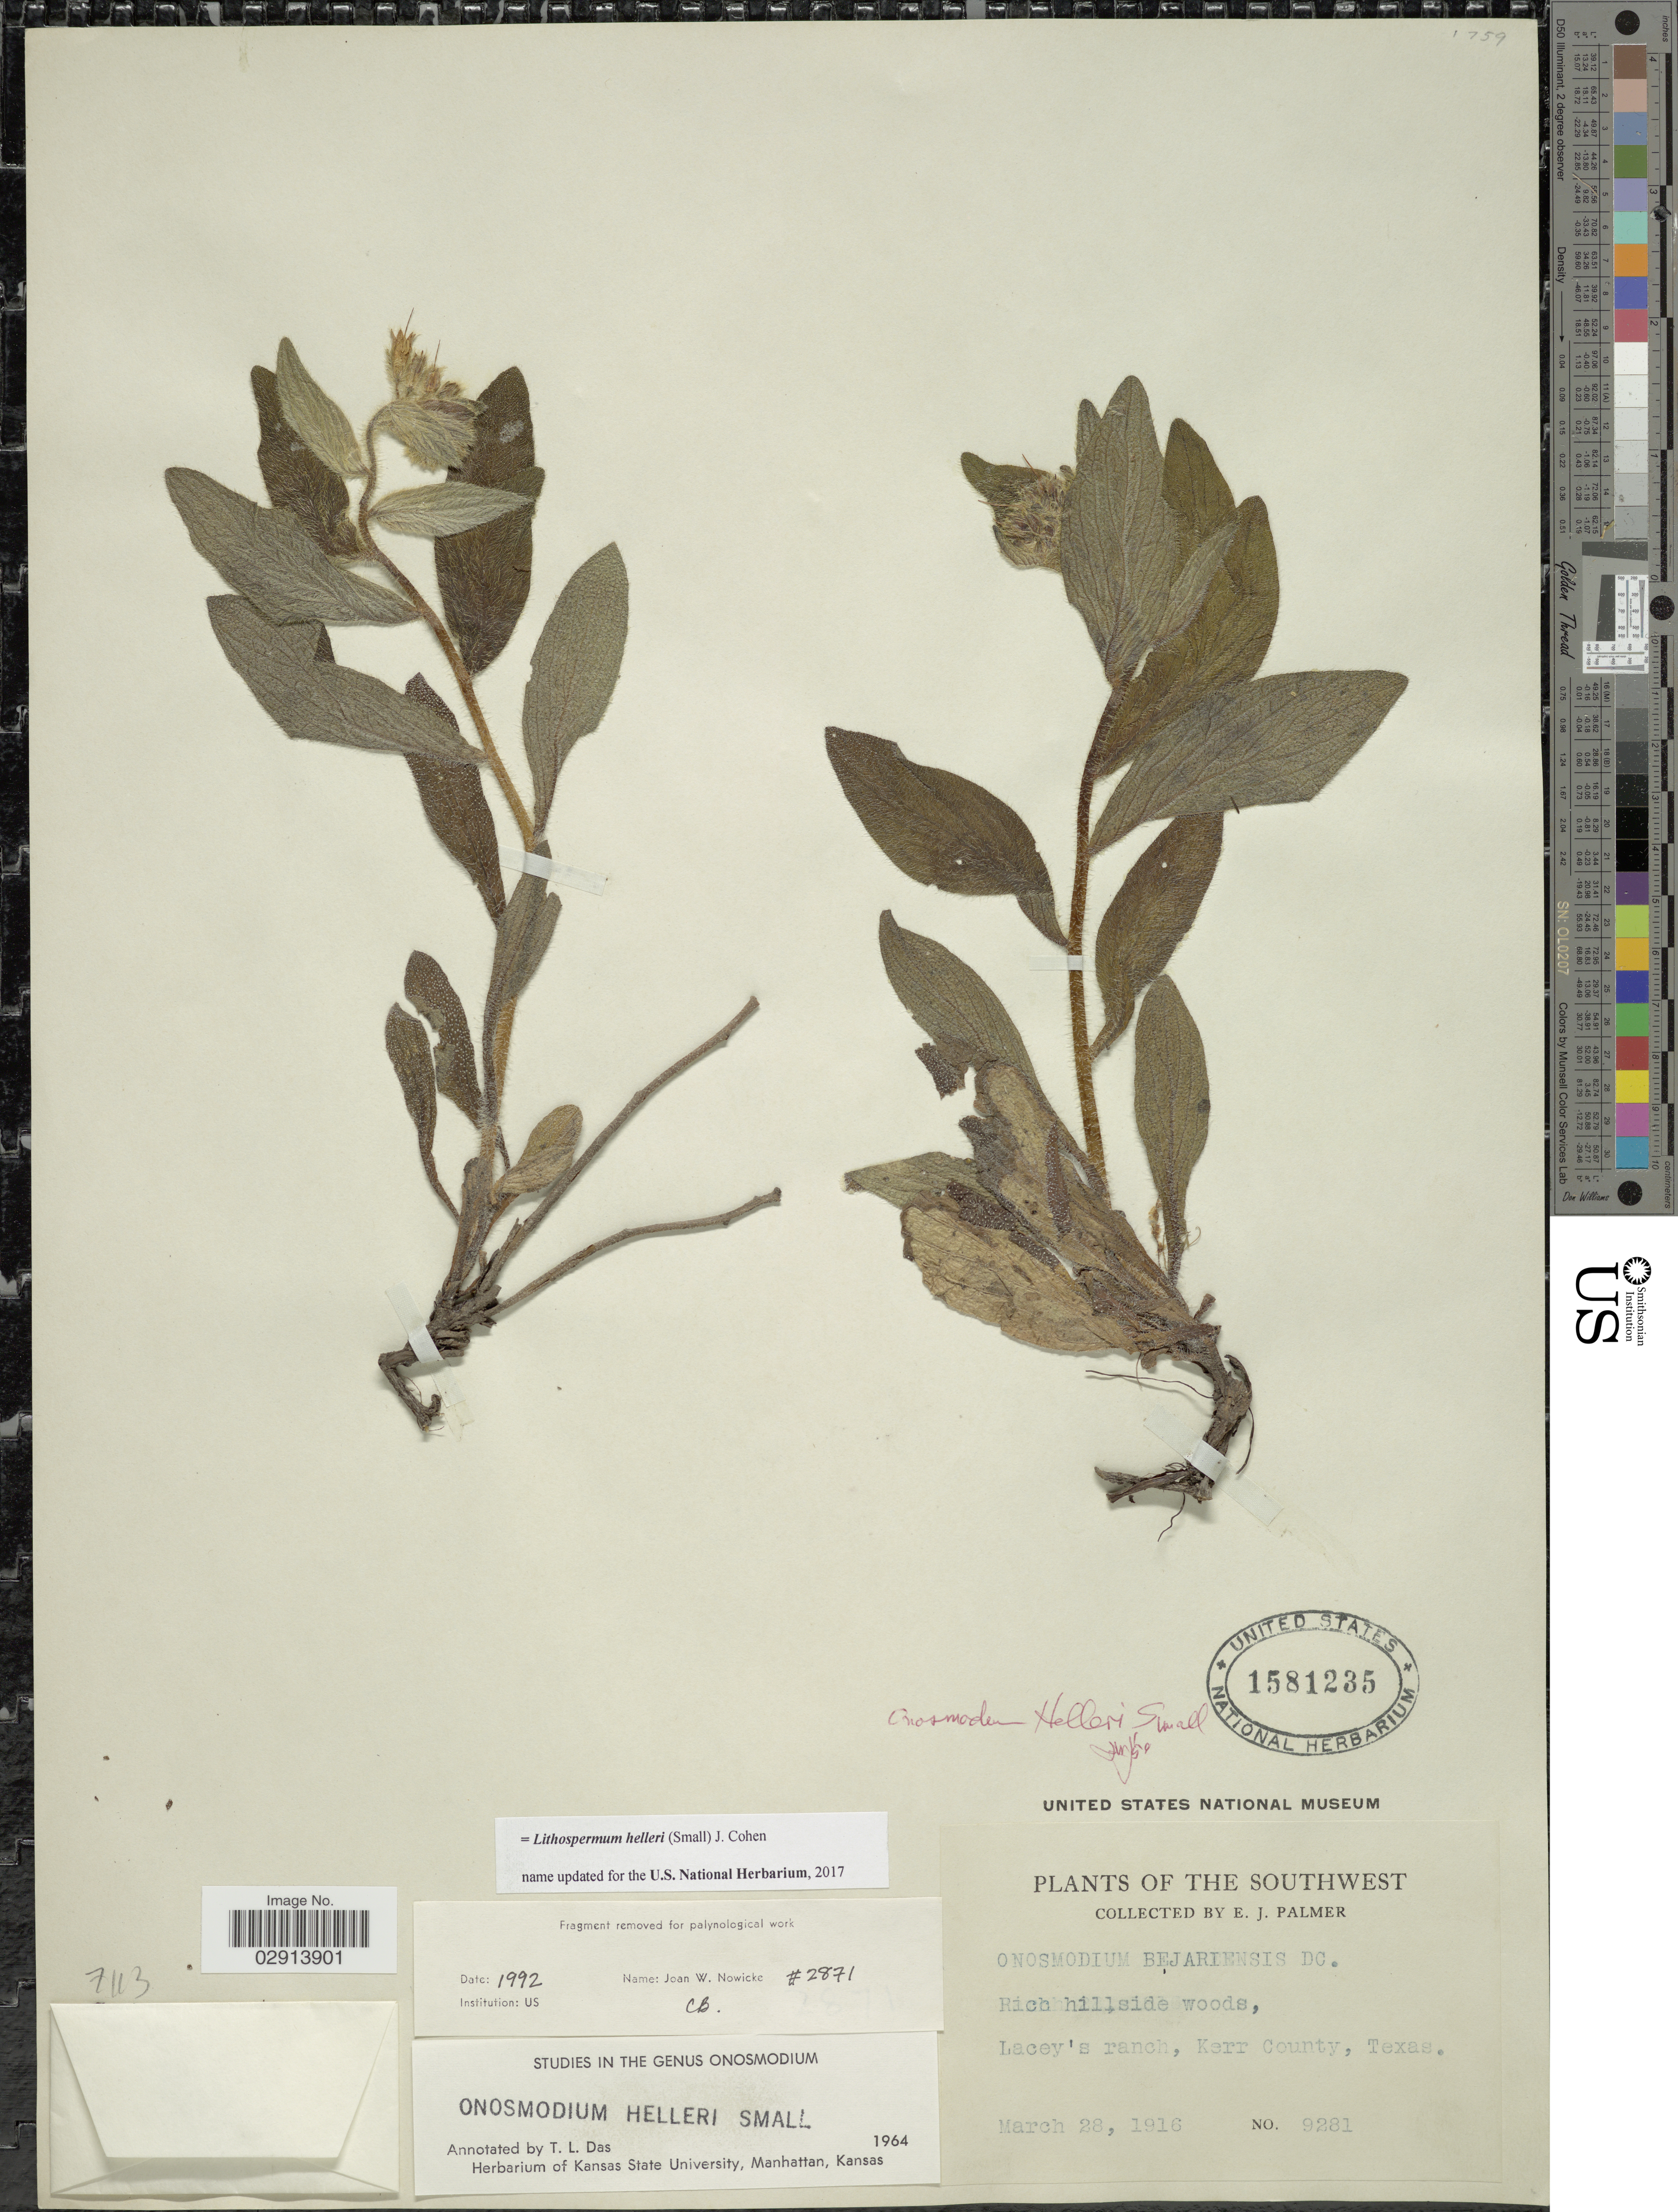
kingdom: Plantae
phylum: Tracheophyta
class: Magnoliopsida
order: Boraginales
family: Boraginaceae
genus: Lithospermum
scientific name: Lithospermum helleri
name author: (Small) Cohen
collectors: E. J. Palmer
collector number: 9281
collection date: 1916-03-28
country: United States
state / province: Texas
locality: Southwest. Lacey's ranch, Kerr County.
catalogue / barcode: US 1581235